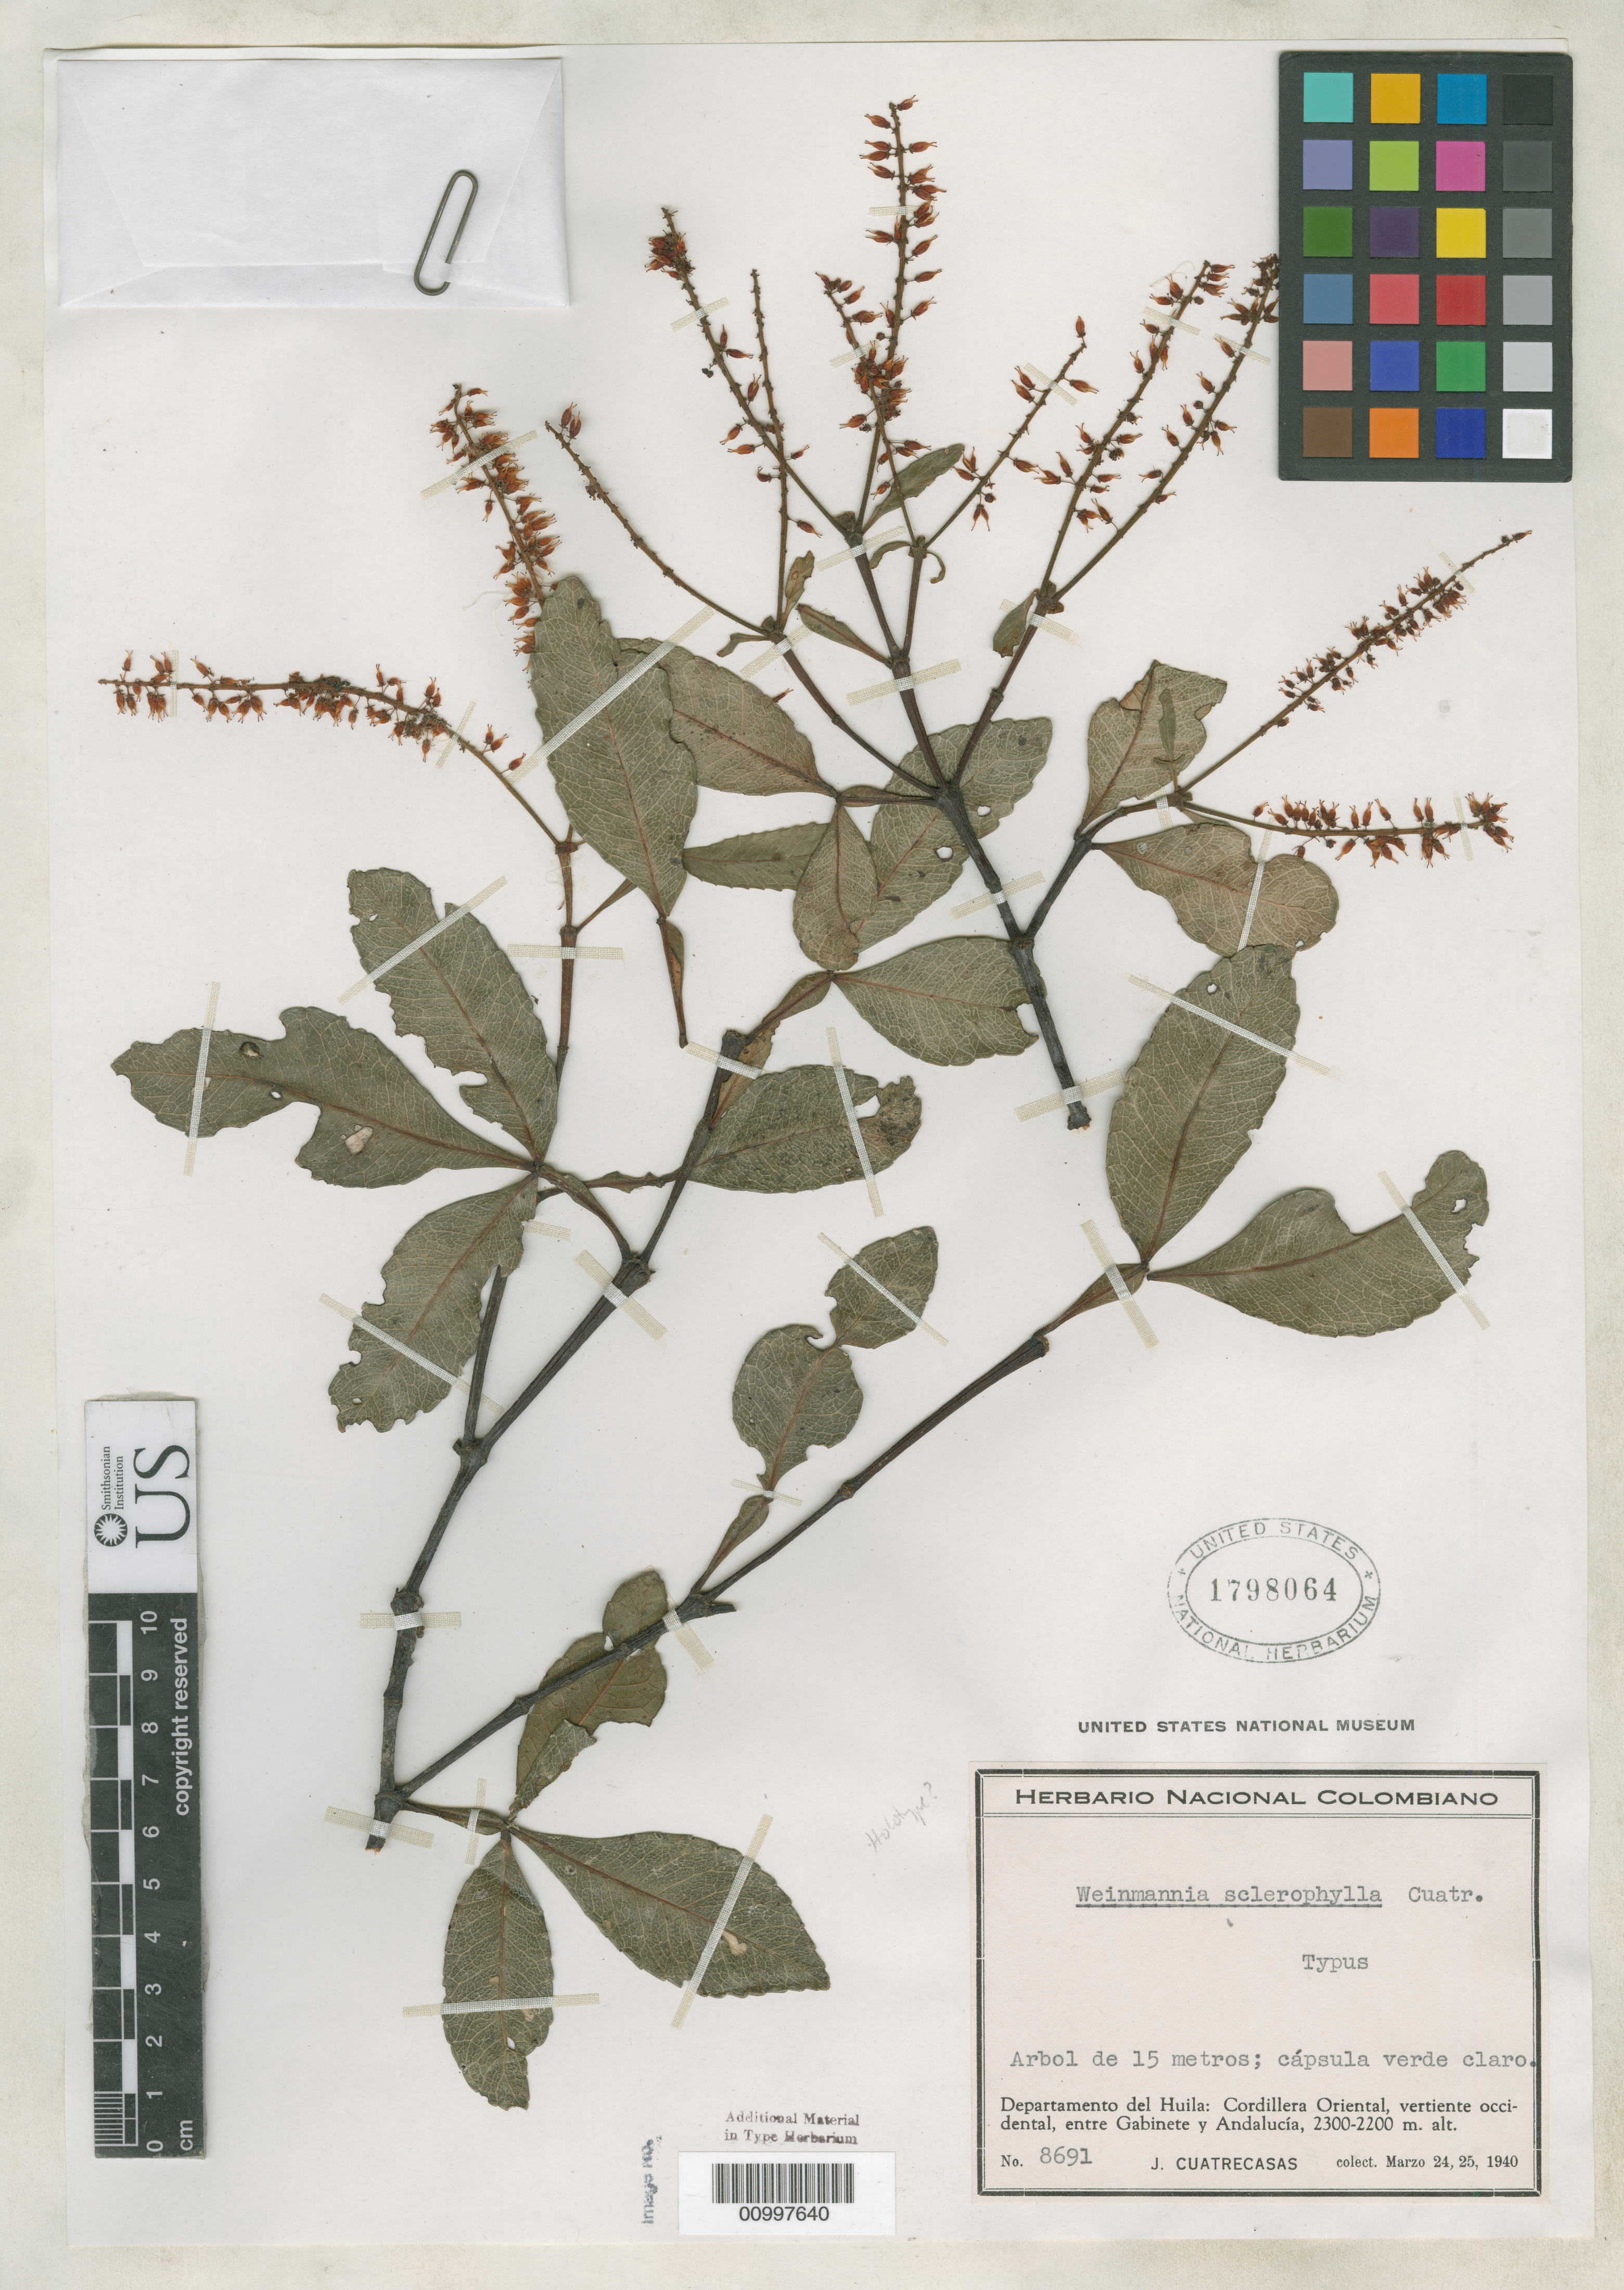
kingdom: Plantae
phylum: Tracheophyta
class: Magnoliopsida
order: Oxalidales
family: Cunoniaceae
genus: Weinmannia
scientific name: Weinmannia sclerophylla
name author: Cuatrec.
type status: Isotype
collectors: J. Cuatrecasas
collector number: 8691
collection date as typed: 24 Mar 1940 to 25 Mar 1940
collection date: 1940-03-24/1940-03-25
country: Colombia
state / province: Huila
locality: Departmento del Huila: Cordillera Oriental, vertiente occidental, entre Gabinete y Andalucía.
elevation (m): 2200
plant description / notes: Labeled as "TYPUS"; protologue does not specify holotype herbarium.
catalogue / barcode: US 1798064